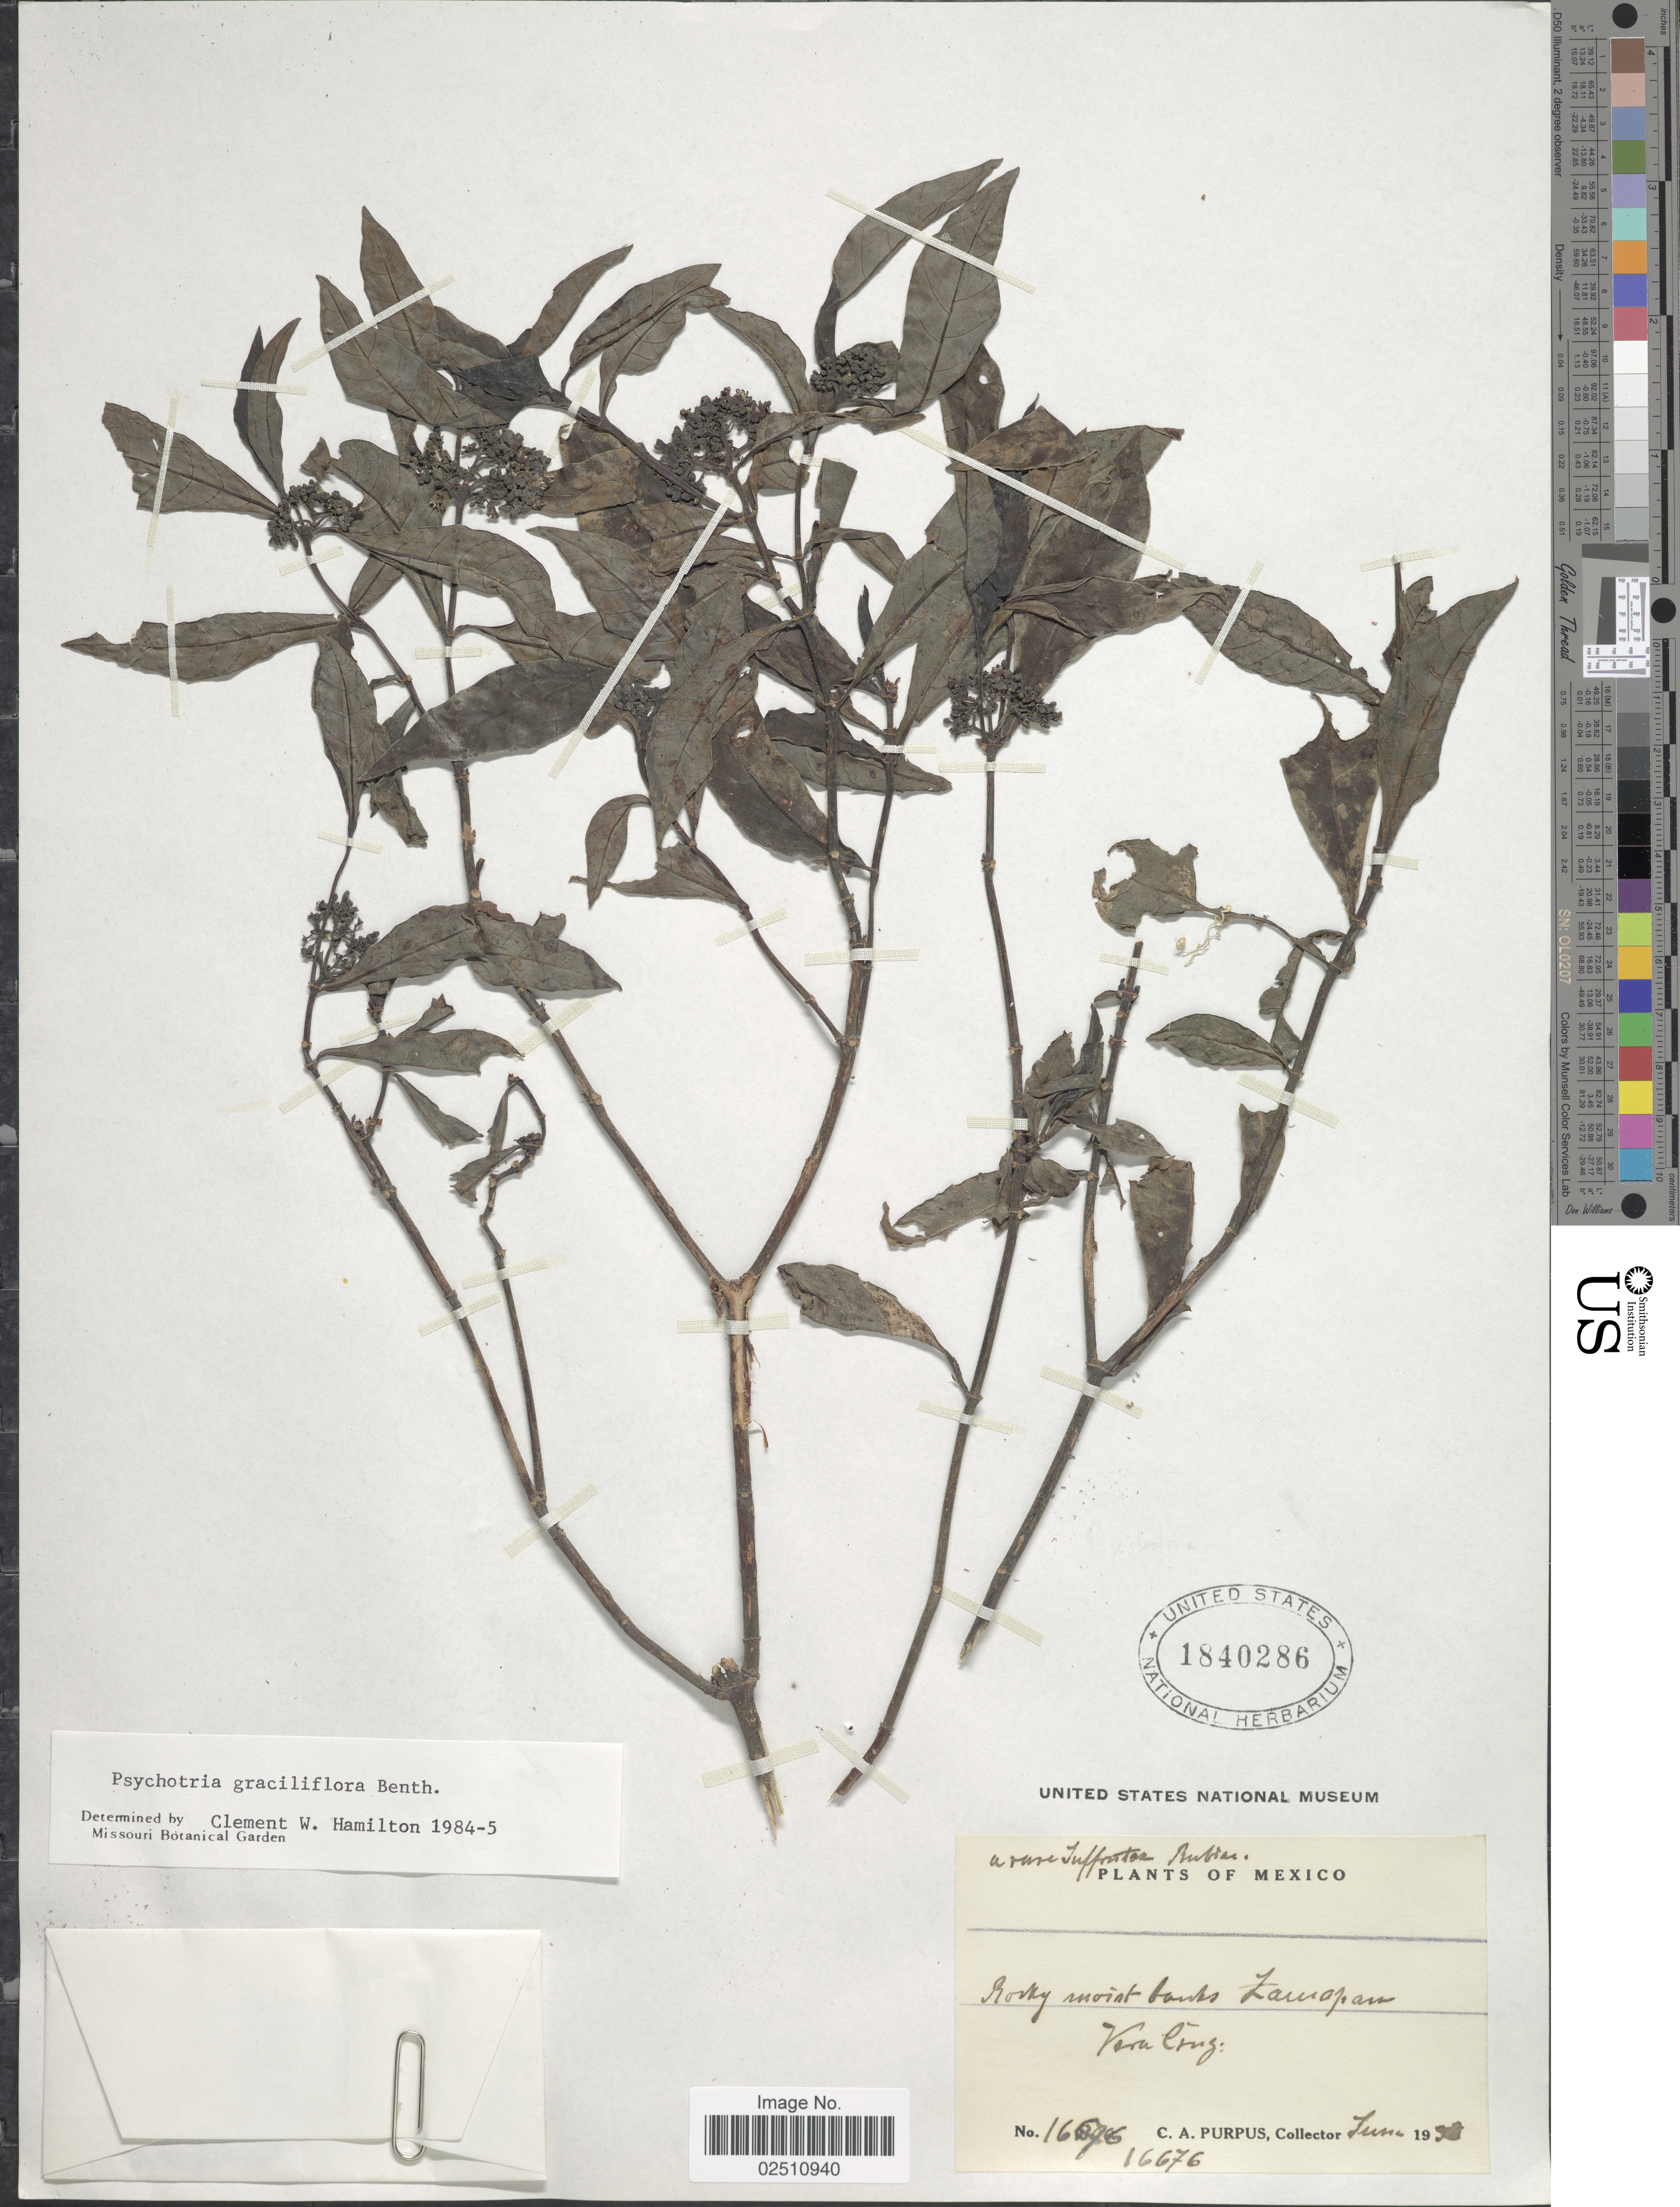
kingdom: Plantae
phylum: Tracheophyta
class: Magnoliopsida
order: Gentianales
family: Rubiaceae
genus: Psychotria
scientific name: Psychotria graciliflora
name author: Benth.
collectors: C. A. Purpus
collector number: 16676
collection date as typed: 19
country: Mexico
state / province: Veracruz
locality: Rocky moist banks Zacuapan, Vera Cruz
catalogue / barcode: US 1840286